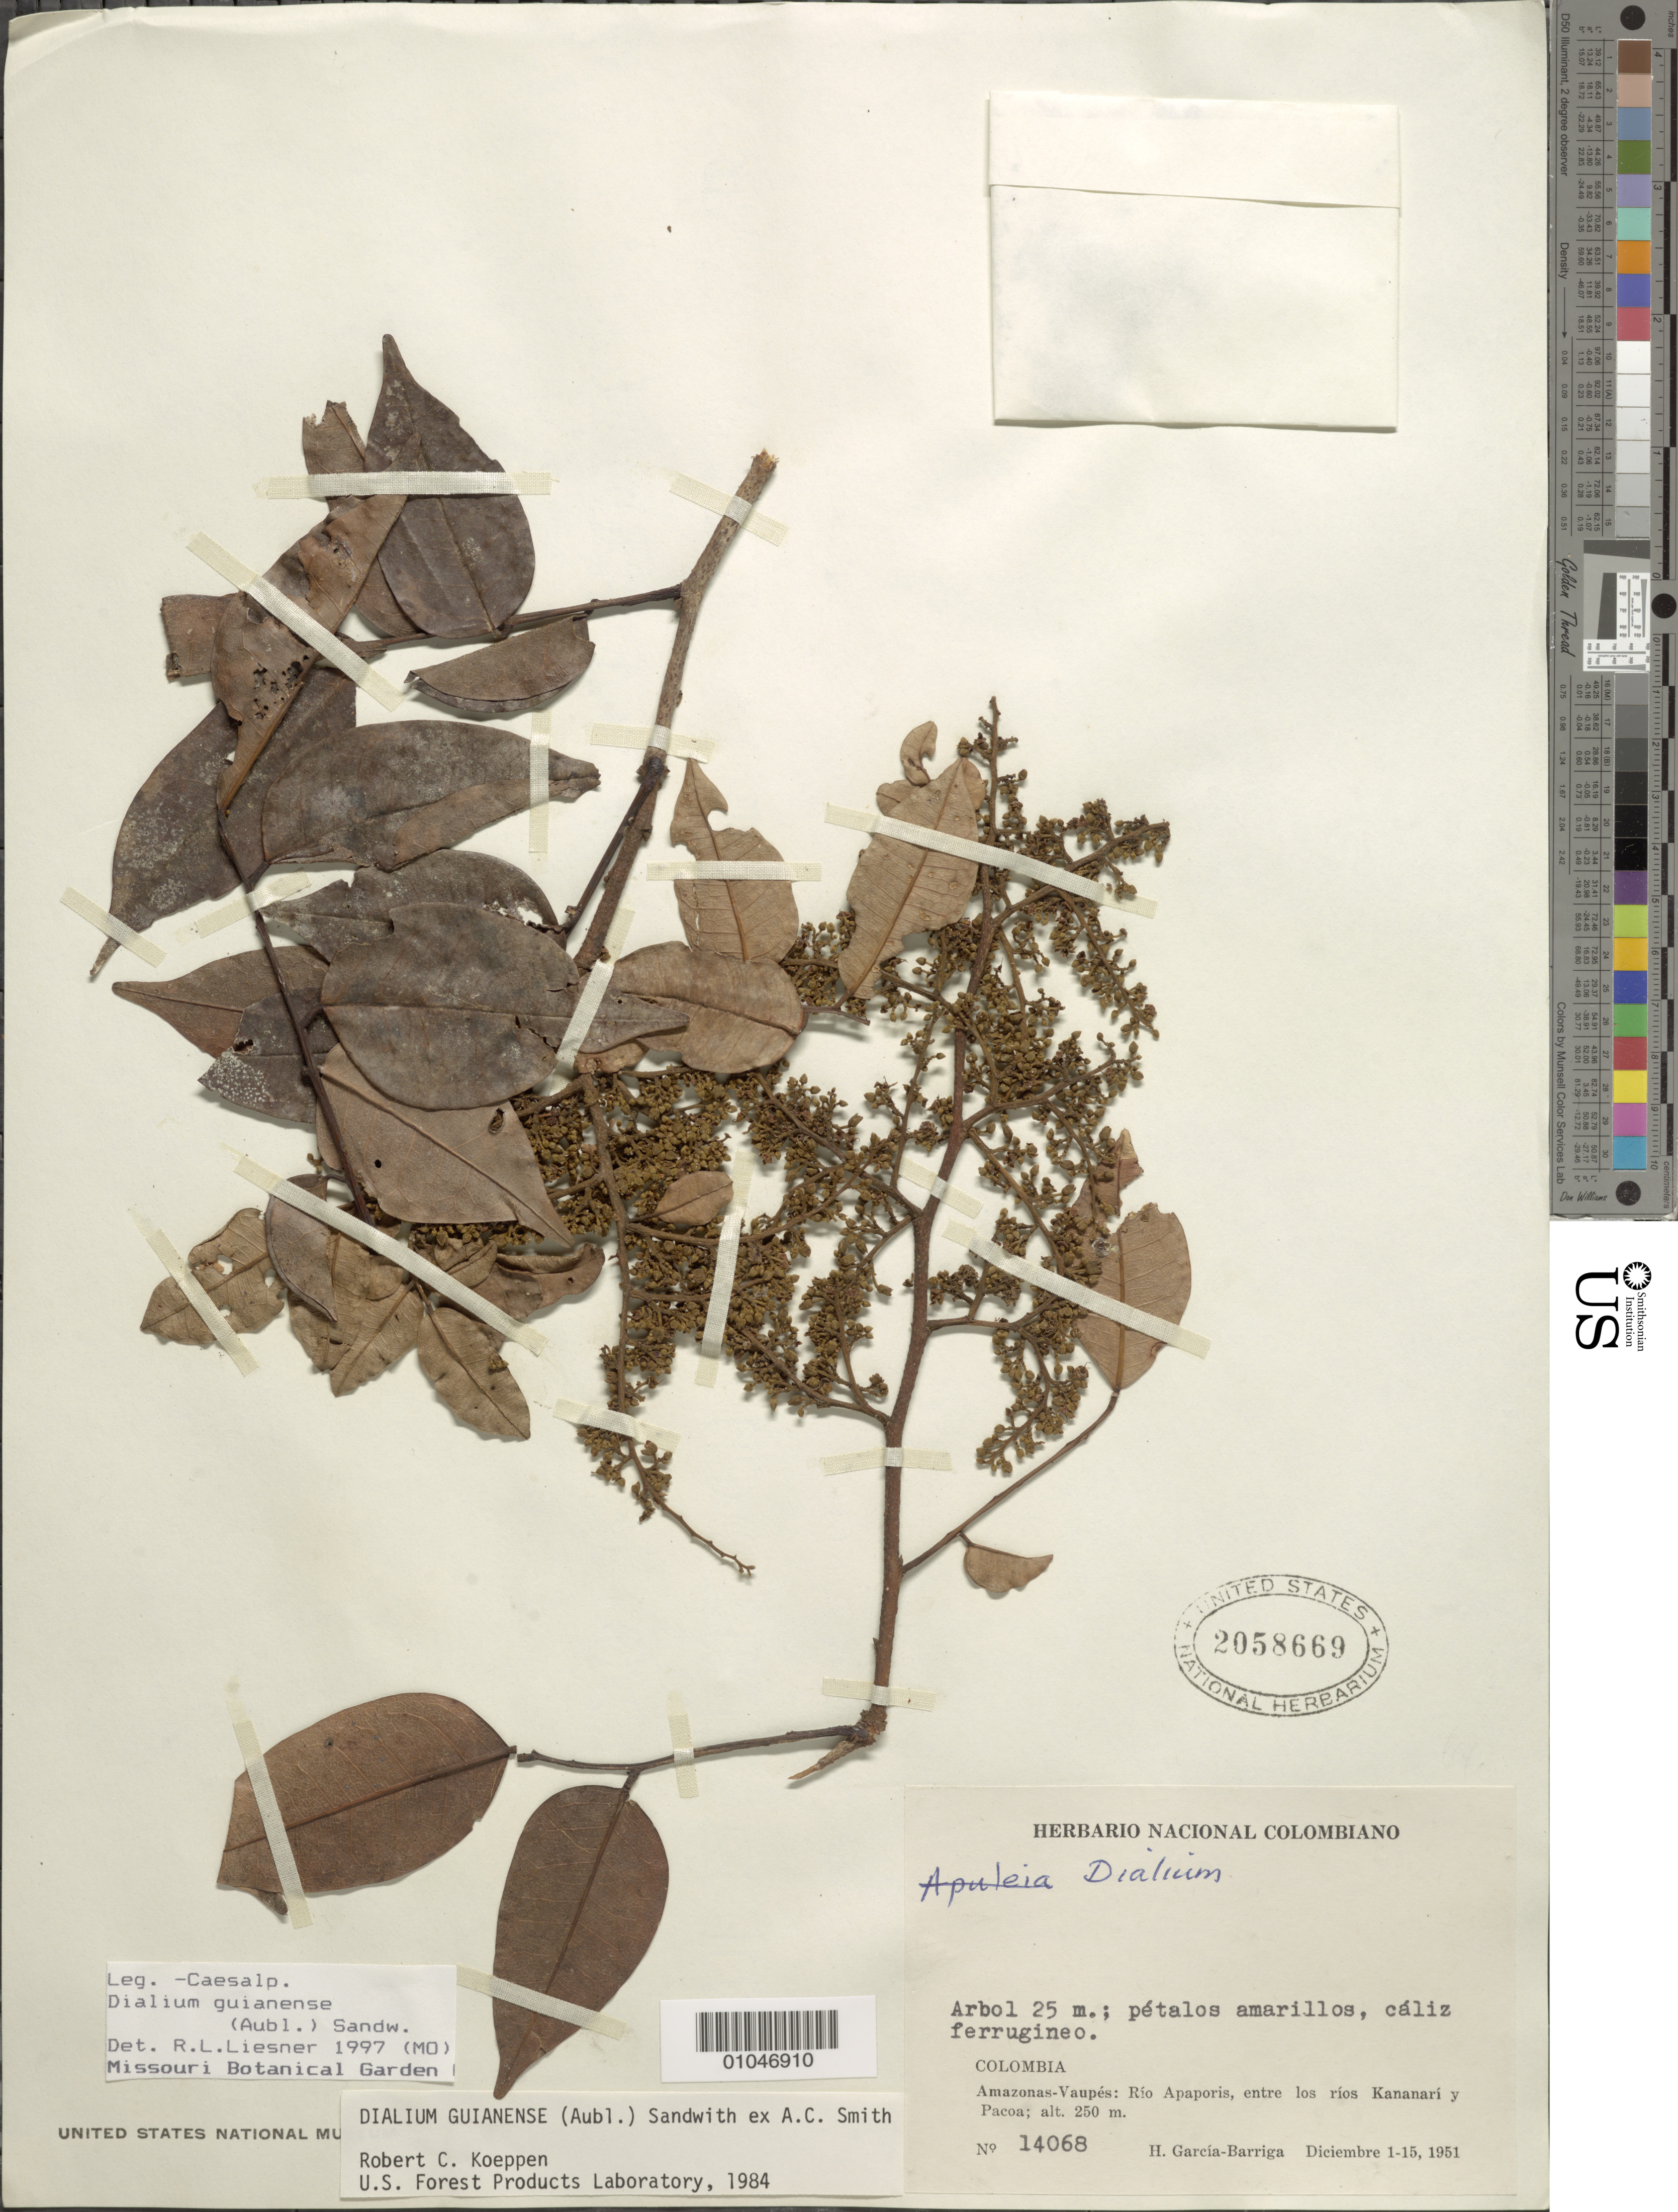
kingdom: Plantae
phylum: Tracheophyta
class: Magnoliopsida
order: Fabales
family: Fabaceae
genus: Dialium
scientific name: Dialium guianense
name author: (Aubl.) Sandwith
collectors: H. García Barriga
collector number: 14068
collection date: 1951-12-01/1951-12-15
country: Colombia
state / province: Amazônas / Vaupés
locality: Rio Apaporis, entre los Kananari y Pacoa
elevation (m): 250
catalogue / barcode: US 2058669